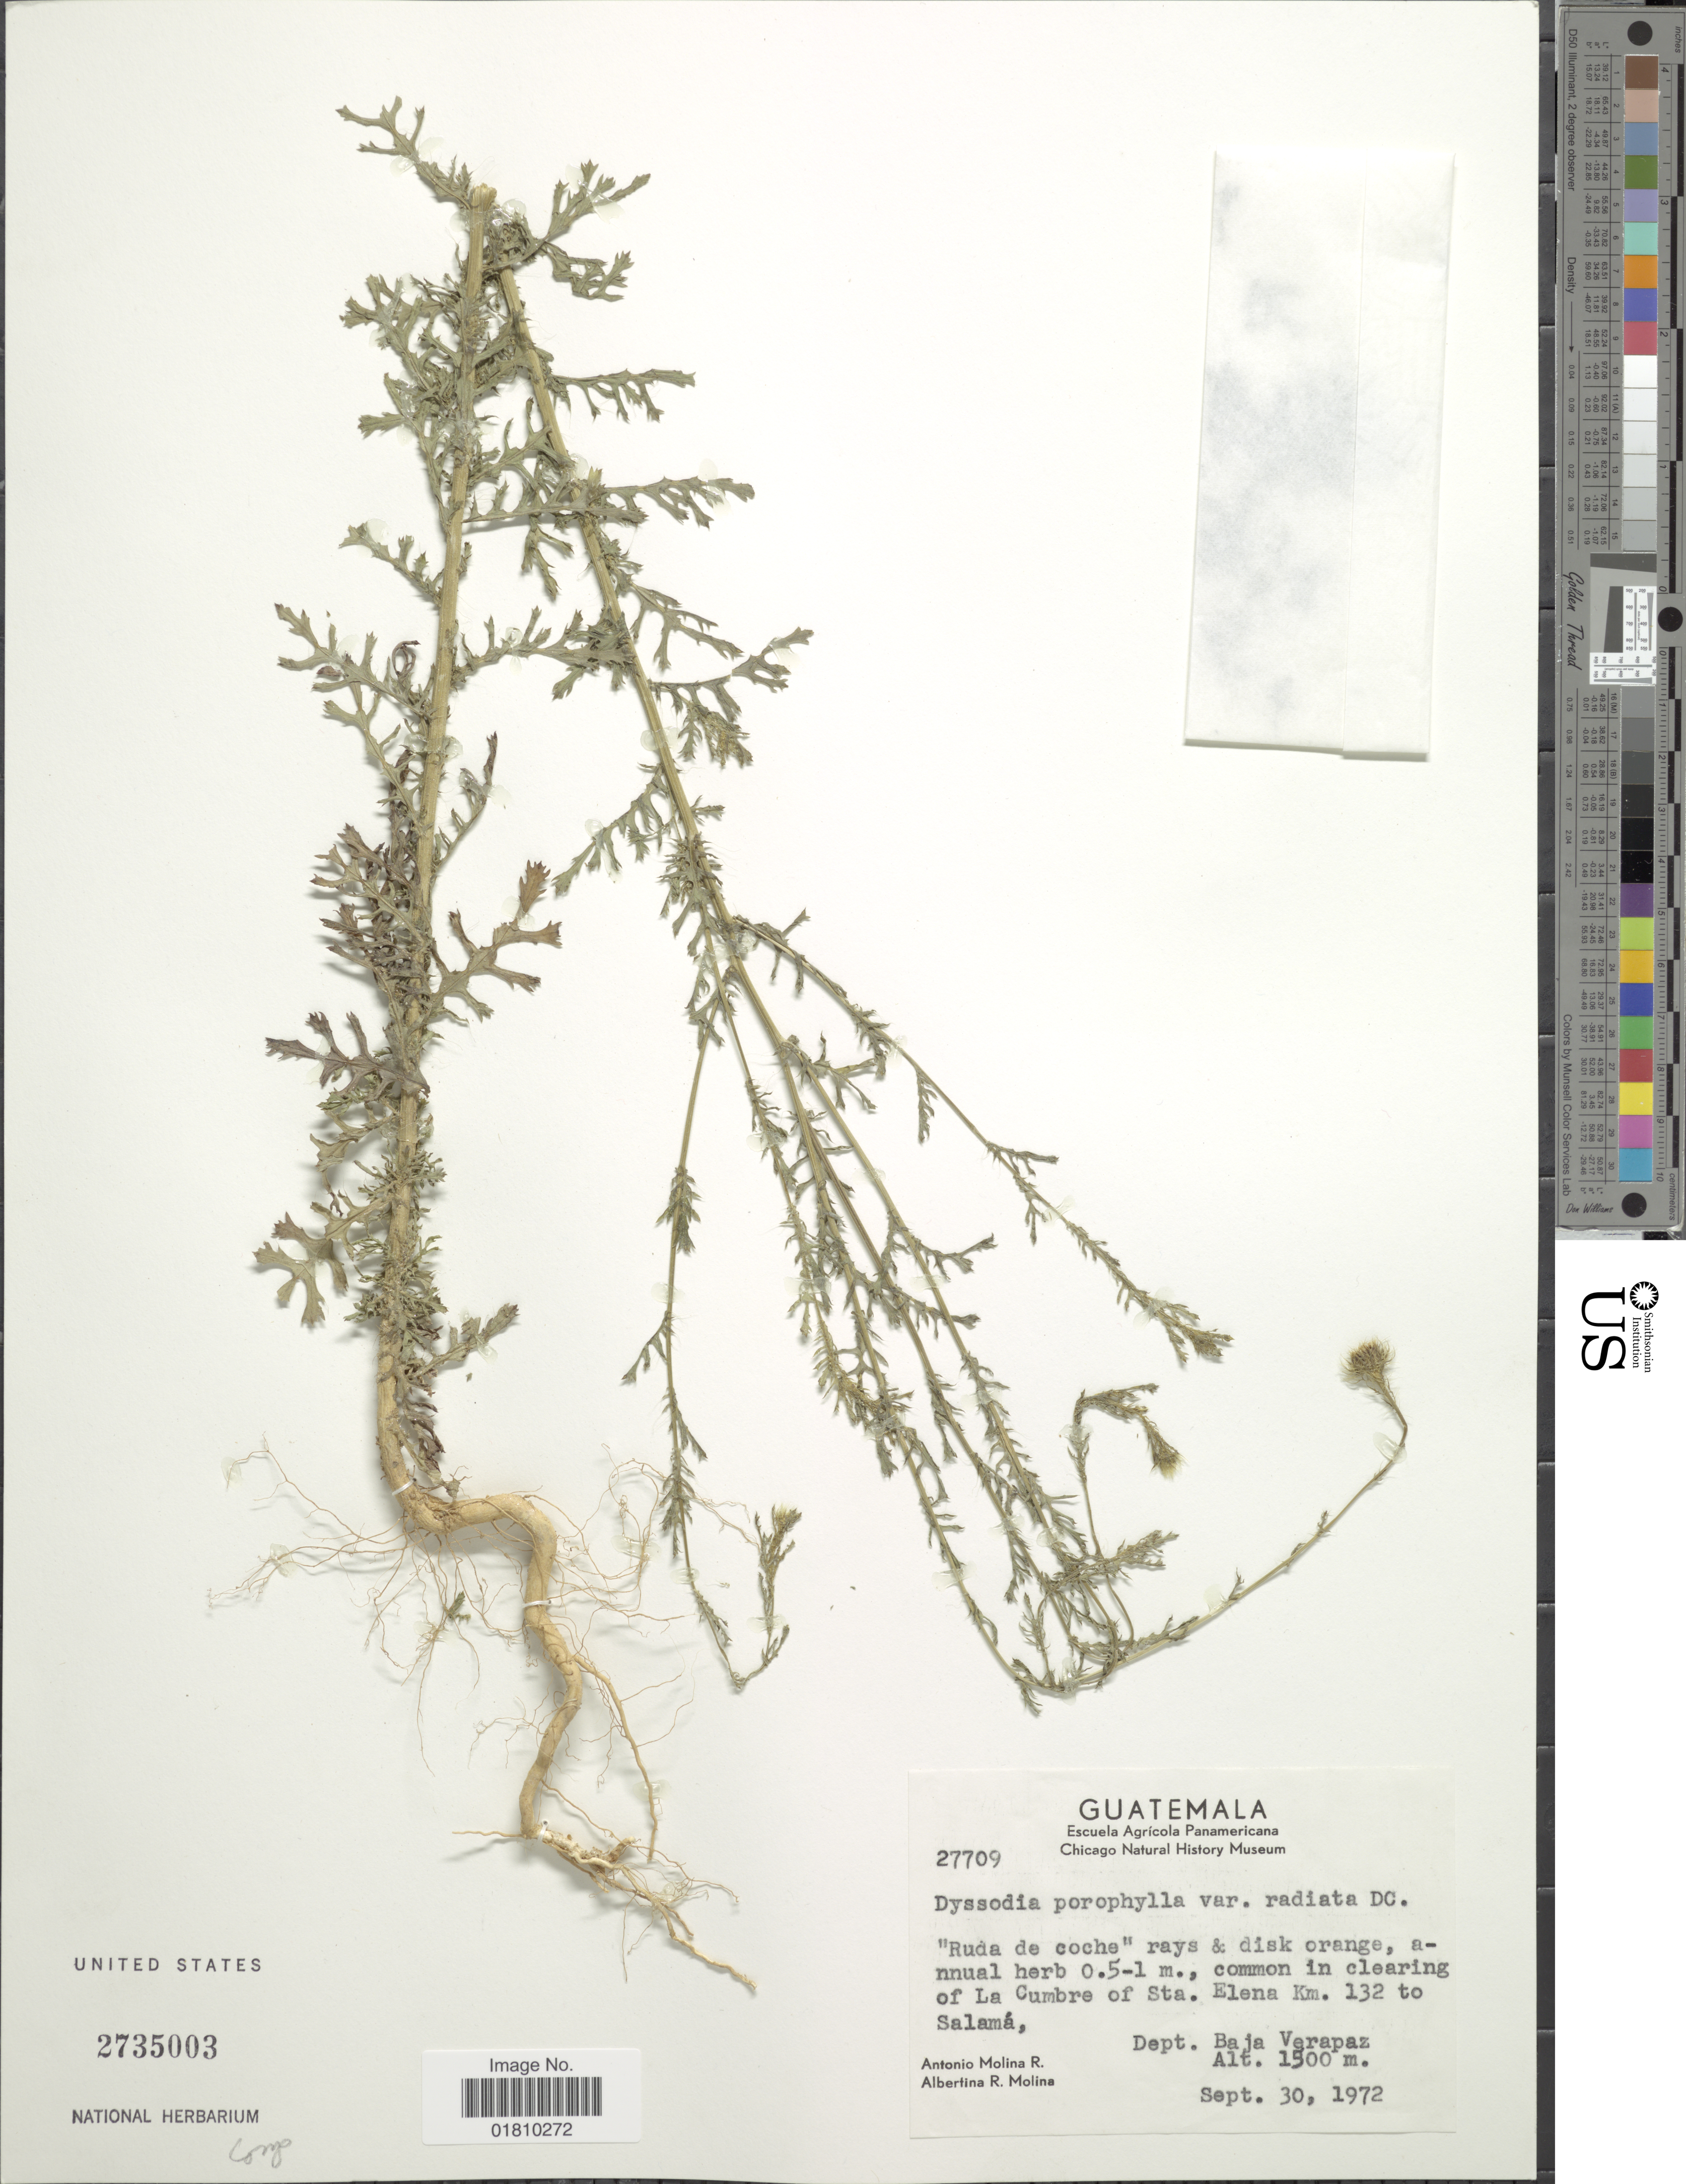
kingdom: Plantae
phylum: Tracheophyta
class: Magnoliopsida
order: Asterales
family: Asteraceae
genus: Adenophyllum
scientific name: Adenophyllum porophyllum var. radiatum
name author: (DC.) Strother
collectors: A. Molina R. & A. R. Molina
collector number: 27709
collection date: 1972-09-30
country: Guatemala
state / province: Baja Verapaz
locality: Common in clearing of La Cumbre of Sta. Elena km. 132 to Salamá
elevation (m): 1500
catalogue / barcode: US 2735003